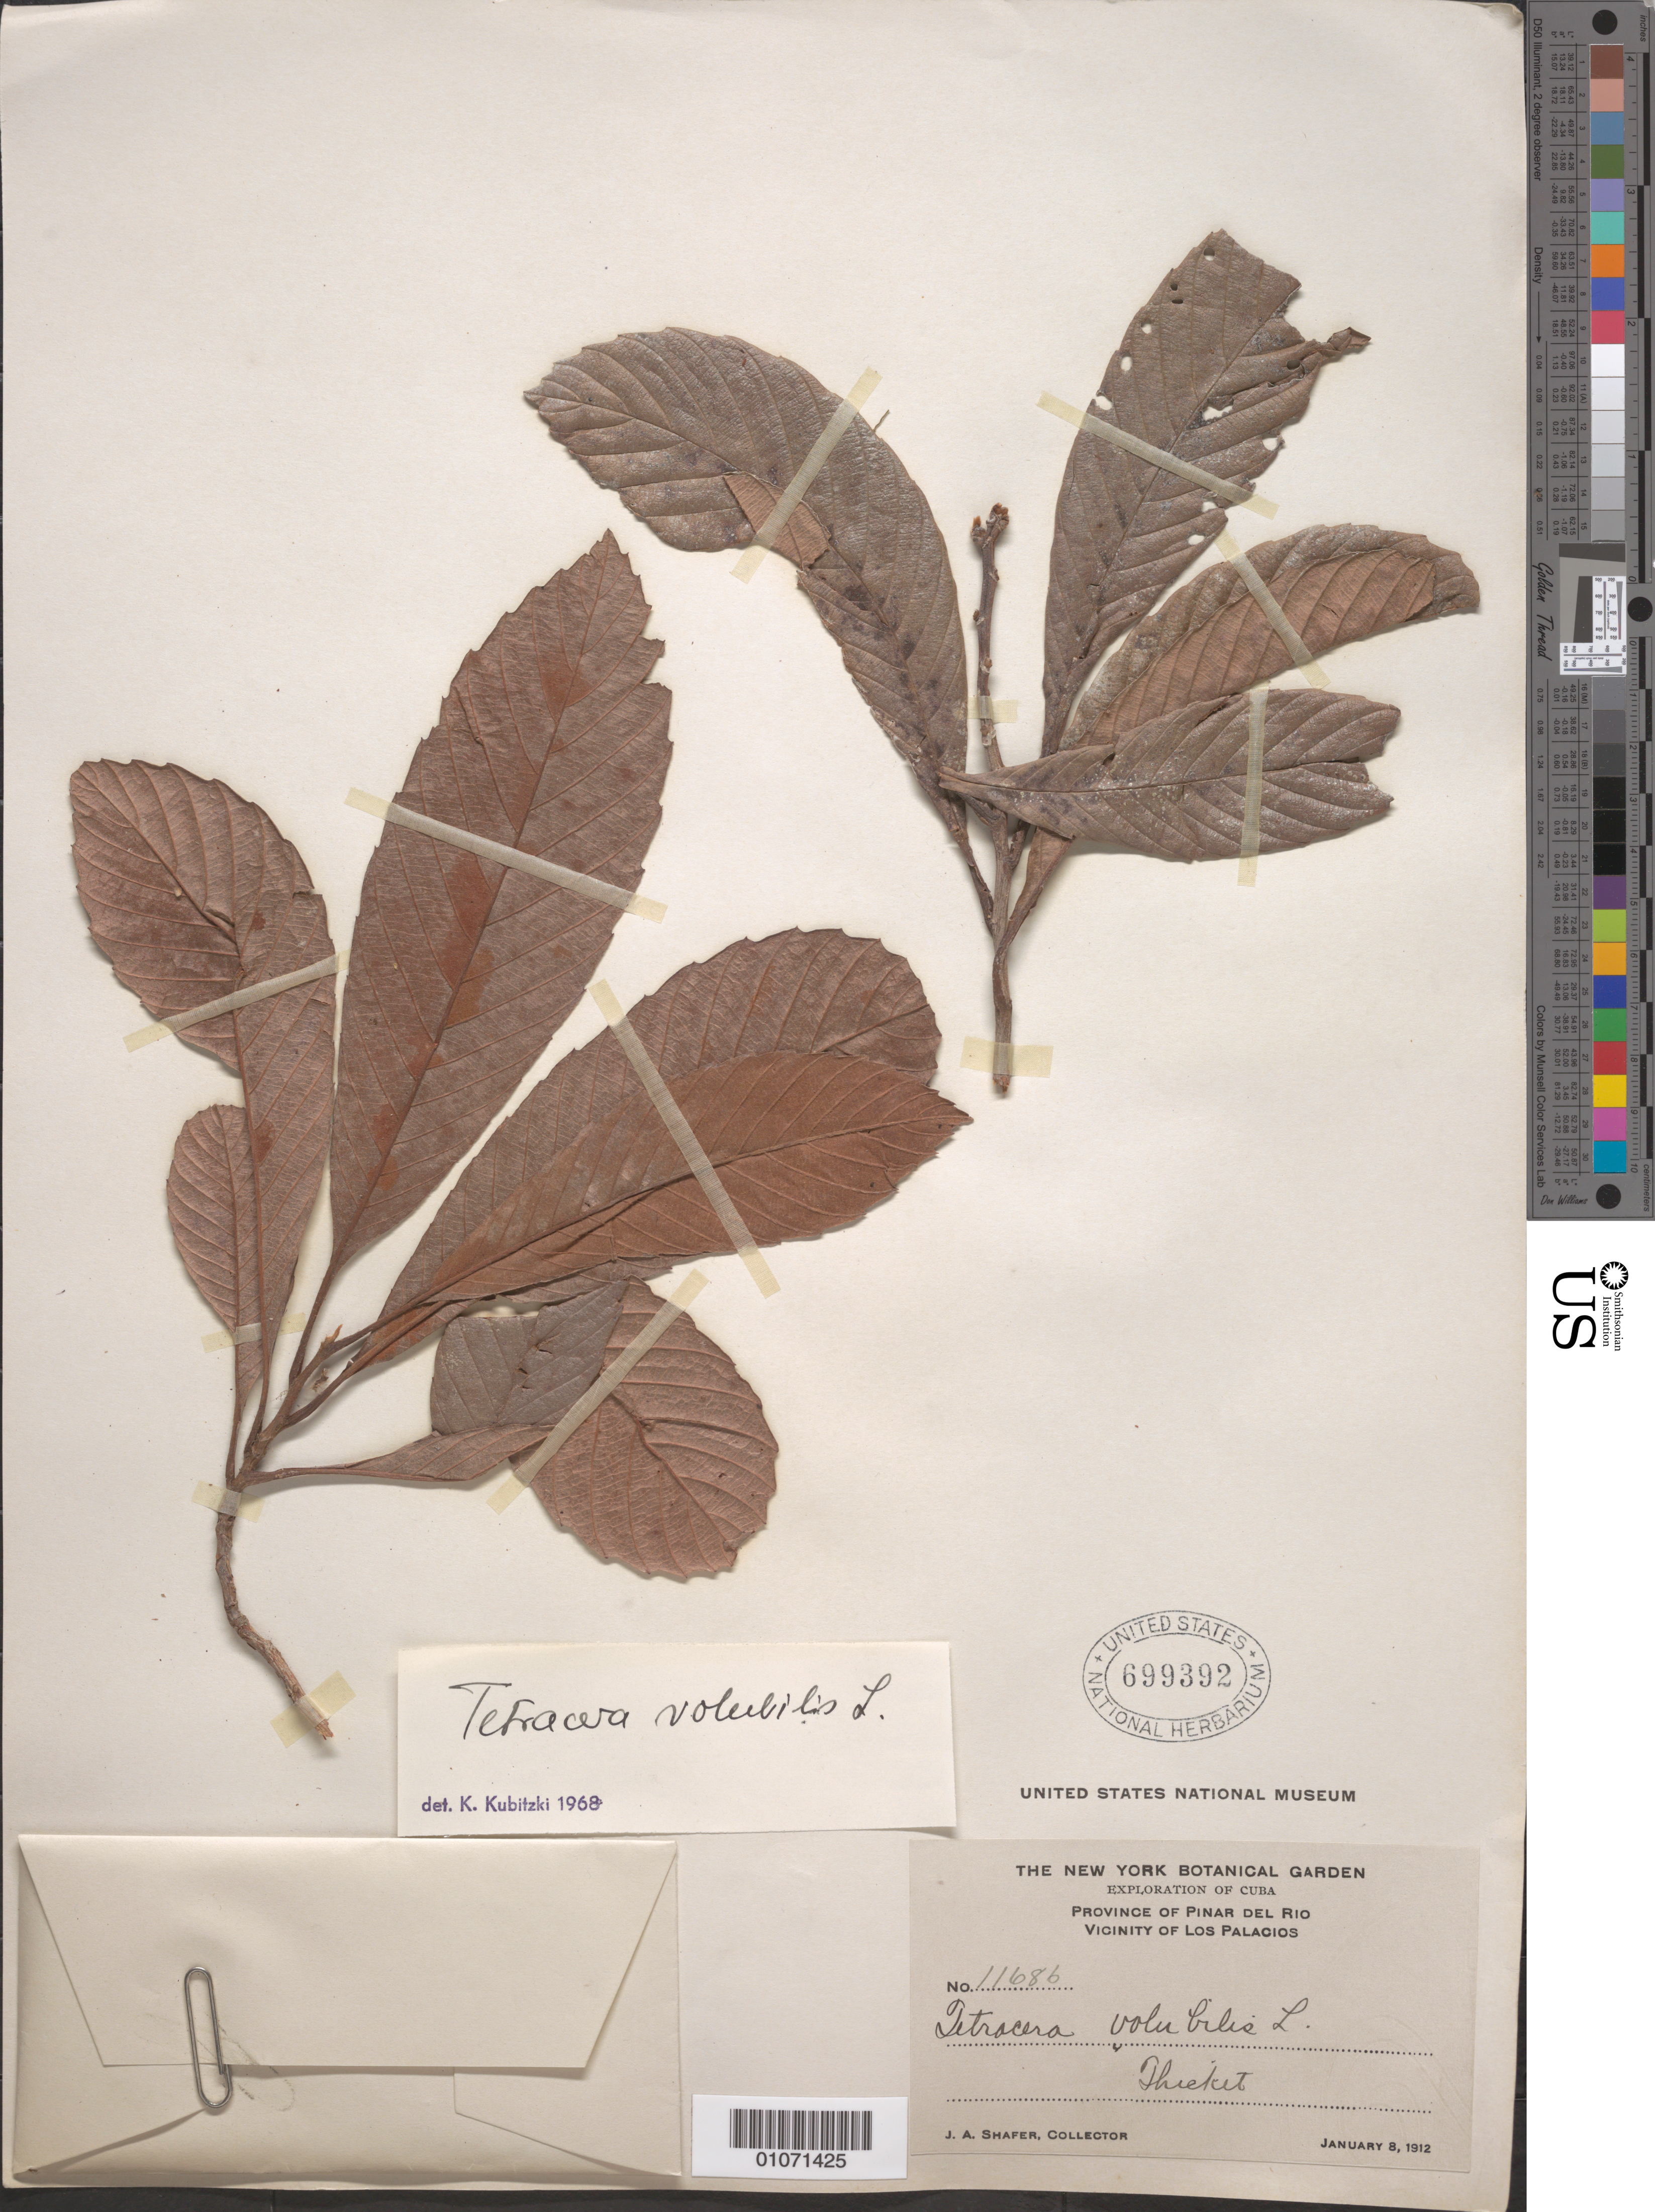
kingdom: Plantae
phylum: Tracheophyta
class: Magnoliopsida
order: Dilleniales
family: Dilleniaceae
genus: Tetracera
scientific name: Tetracera volubilis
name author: L.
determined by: Kubitzki, Klaus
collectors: J. A. Shafer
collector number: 11686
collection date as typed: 08 Jan 1912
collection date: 1912-01-08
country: Cuba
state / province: Pinar del Río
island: Cuba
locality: Los Palacios vicinity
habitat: Thicket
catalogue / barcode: US 699392